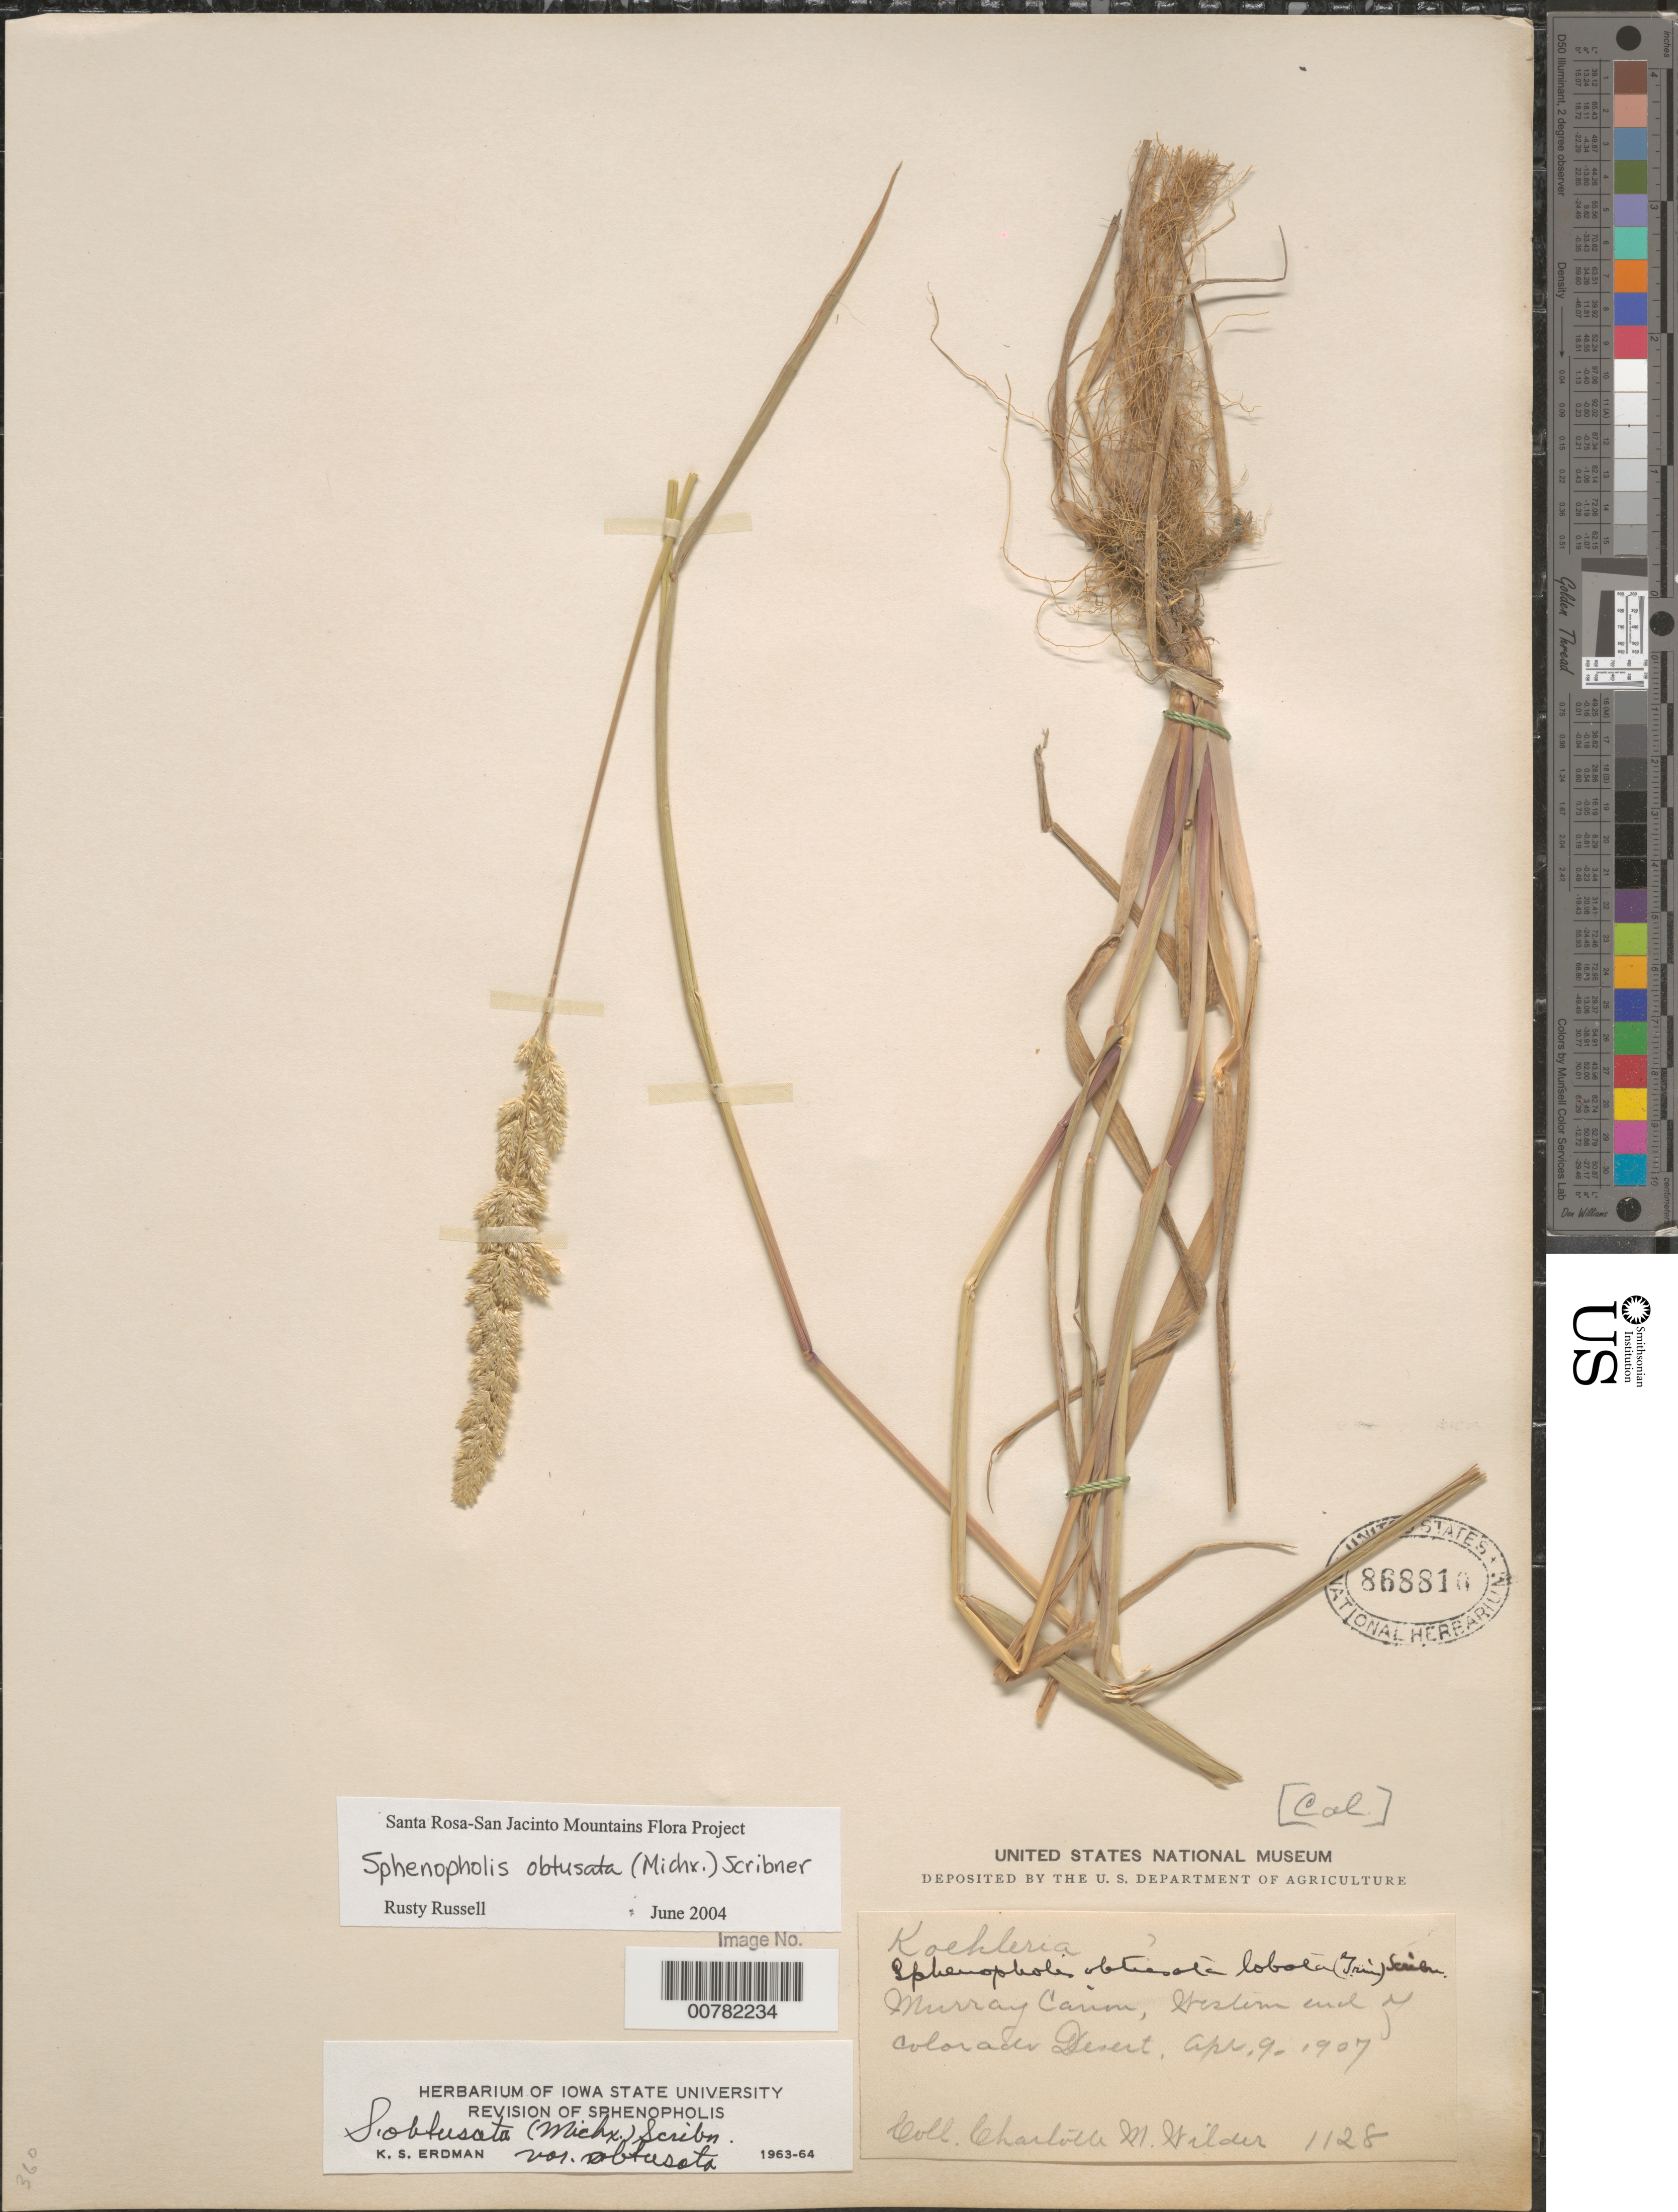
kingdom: Plantae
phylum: Tracheophyta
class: Liliopsida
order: Poales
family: Poaceae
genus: Sphenopholis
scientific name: Sphenopholis obtusata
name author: (Michx.) Scribn.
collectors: C. Wilder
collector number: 1128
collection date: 1907-04-09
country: United States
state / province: California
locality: Murray Cañon, Western end of Colorado Desert.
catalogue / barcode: US 868810